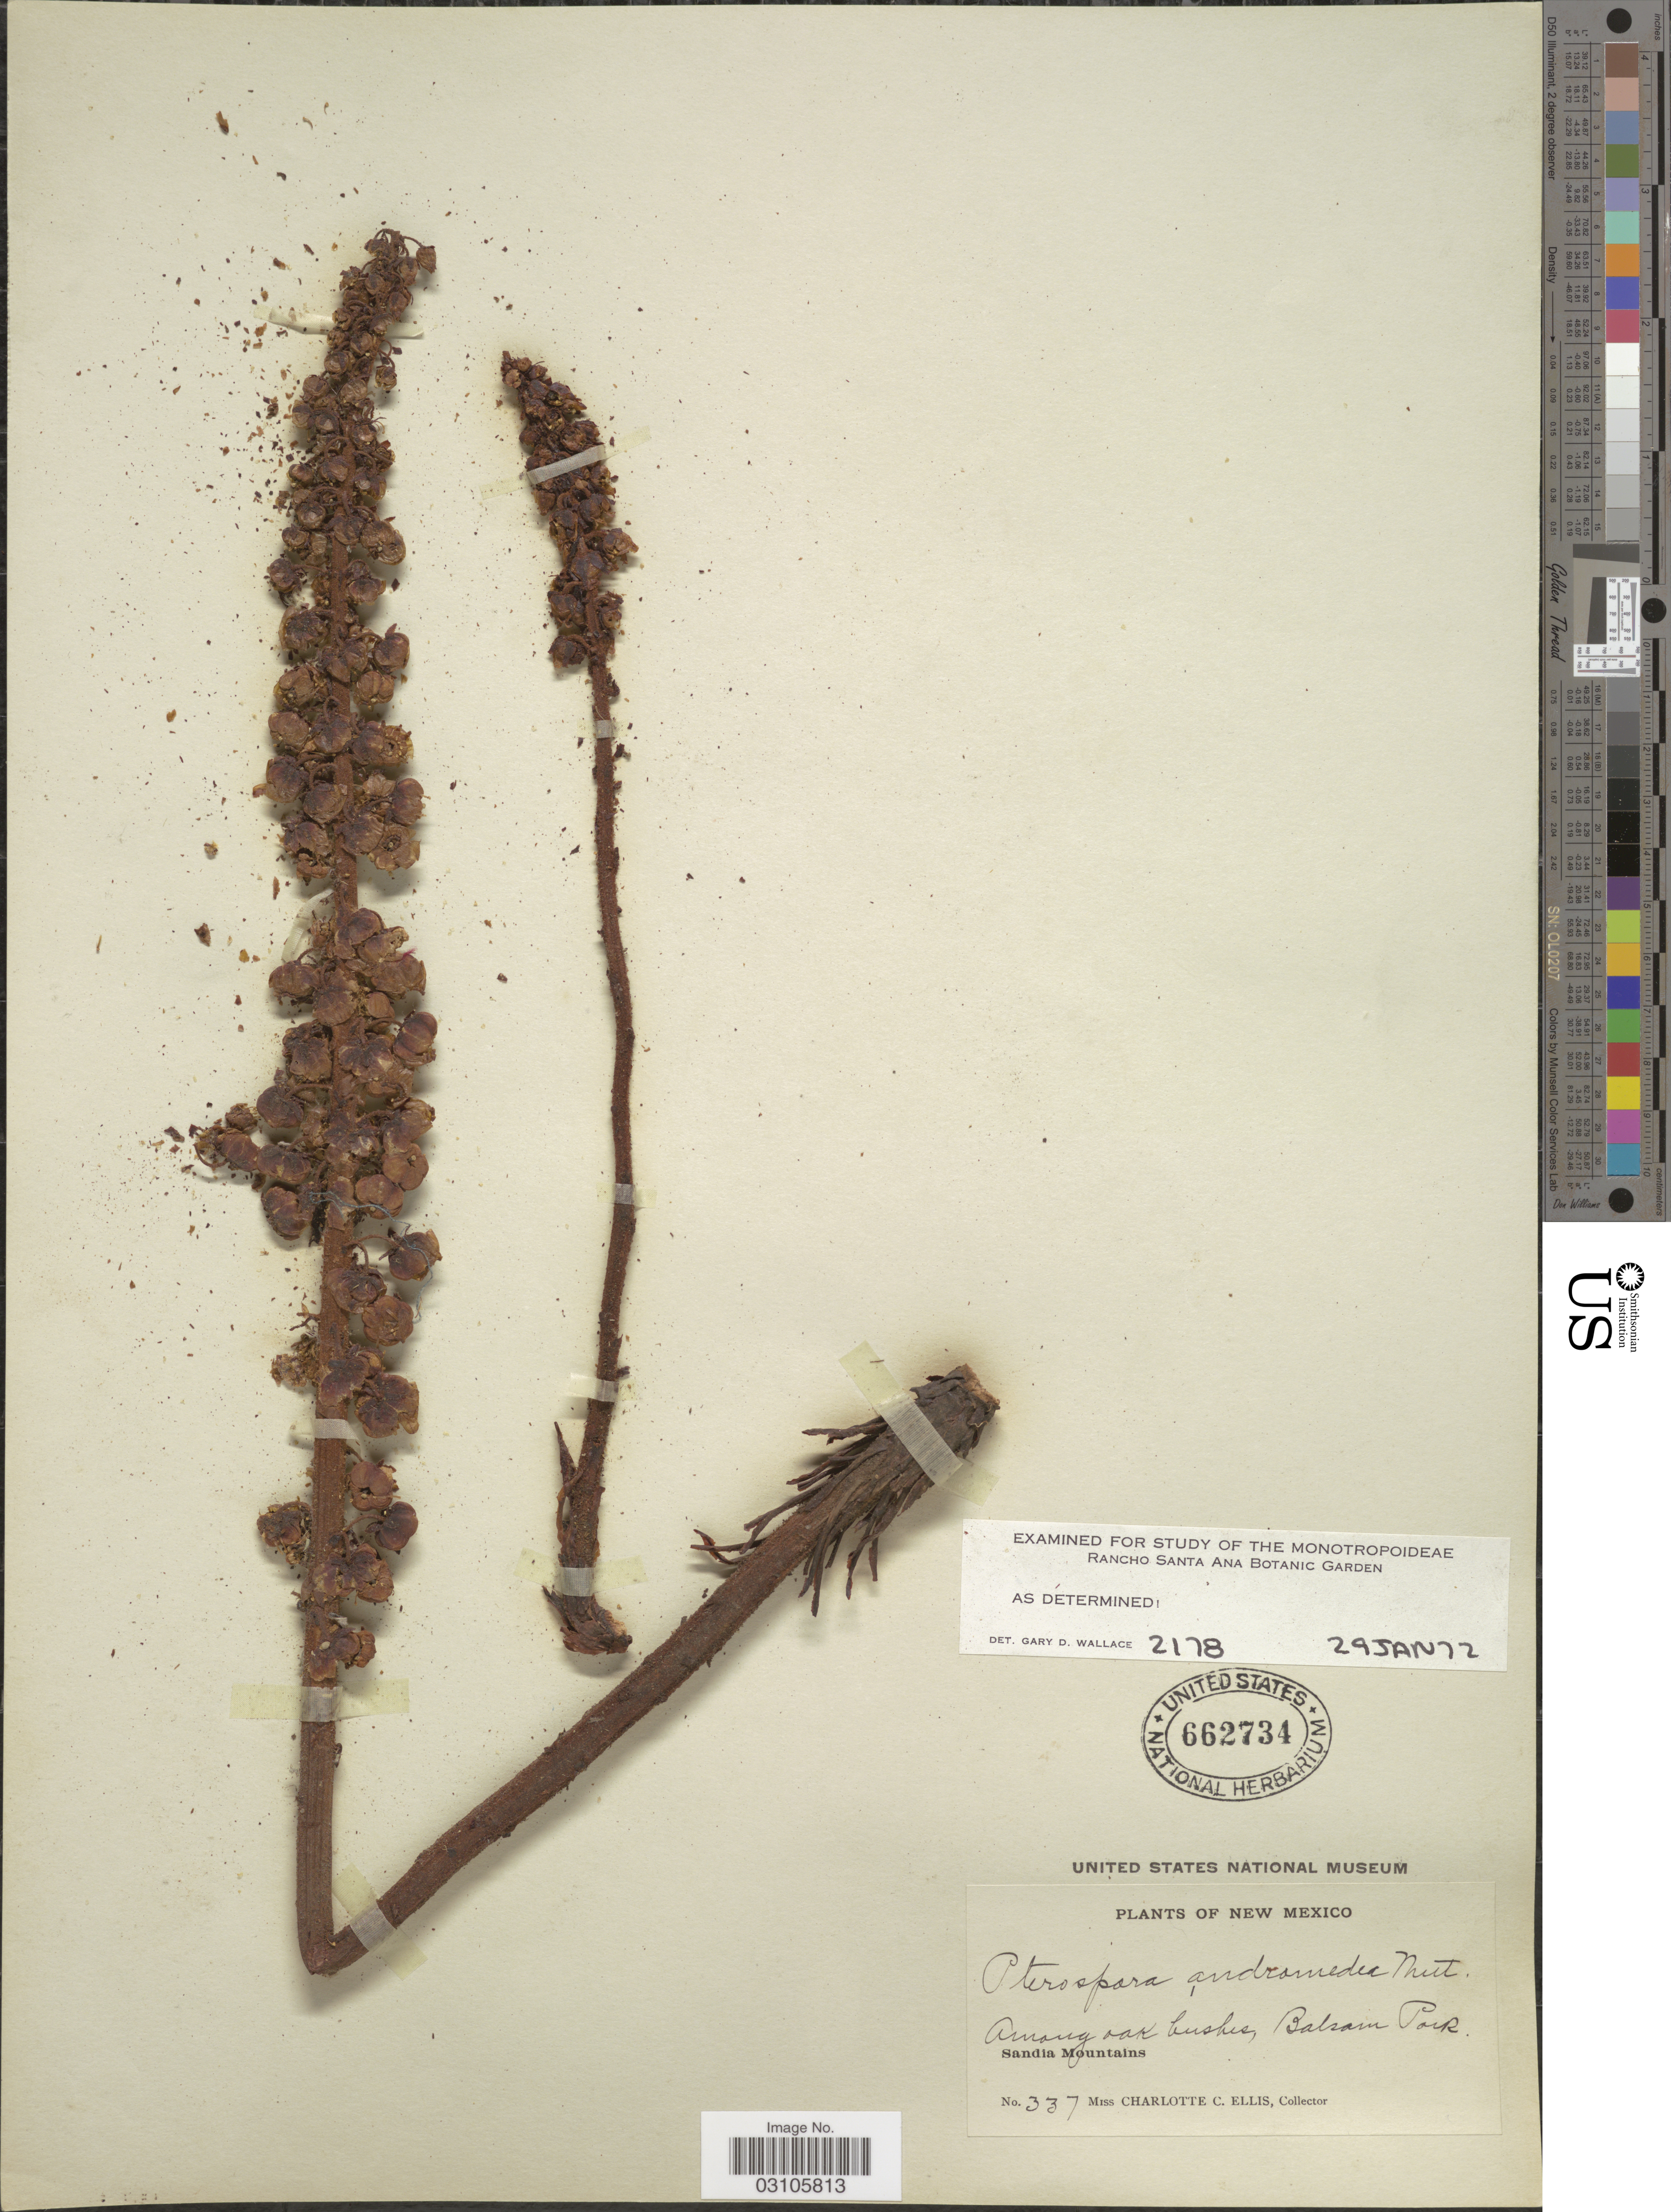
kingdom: Plantae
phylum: Tracheophyta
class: Magnoliopsida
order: Ericales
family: Ericaceae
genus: Pterospora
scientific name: Pterospora andromedea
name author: Nutt.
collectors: C. C. Ellis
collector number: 337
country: United States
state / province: New Mexico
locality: Balsam Park. Sandia Mountains.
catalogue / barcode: US 662734